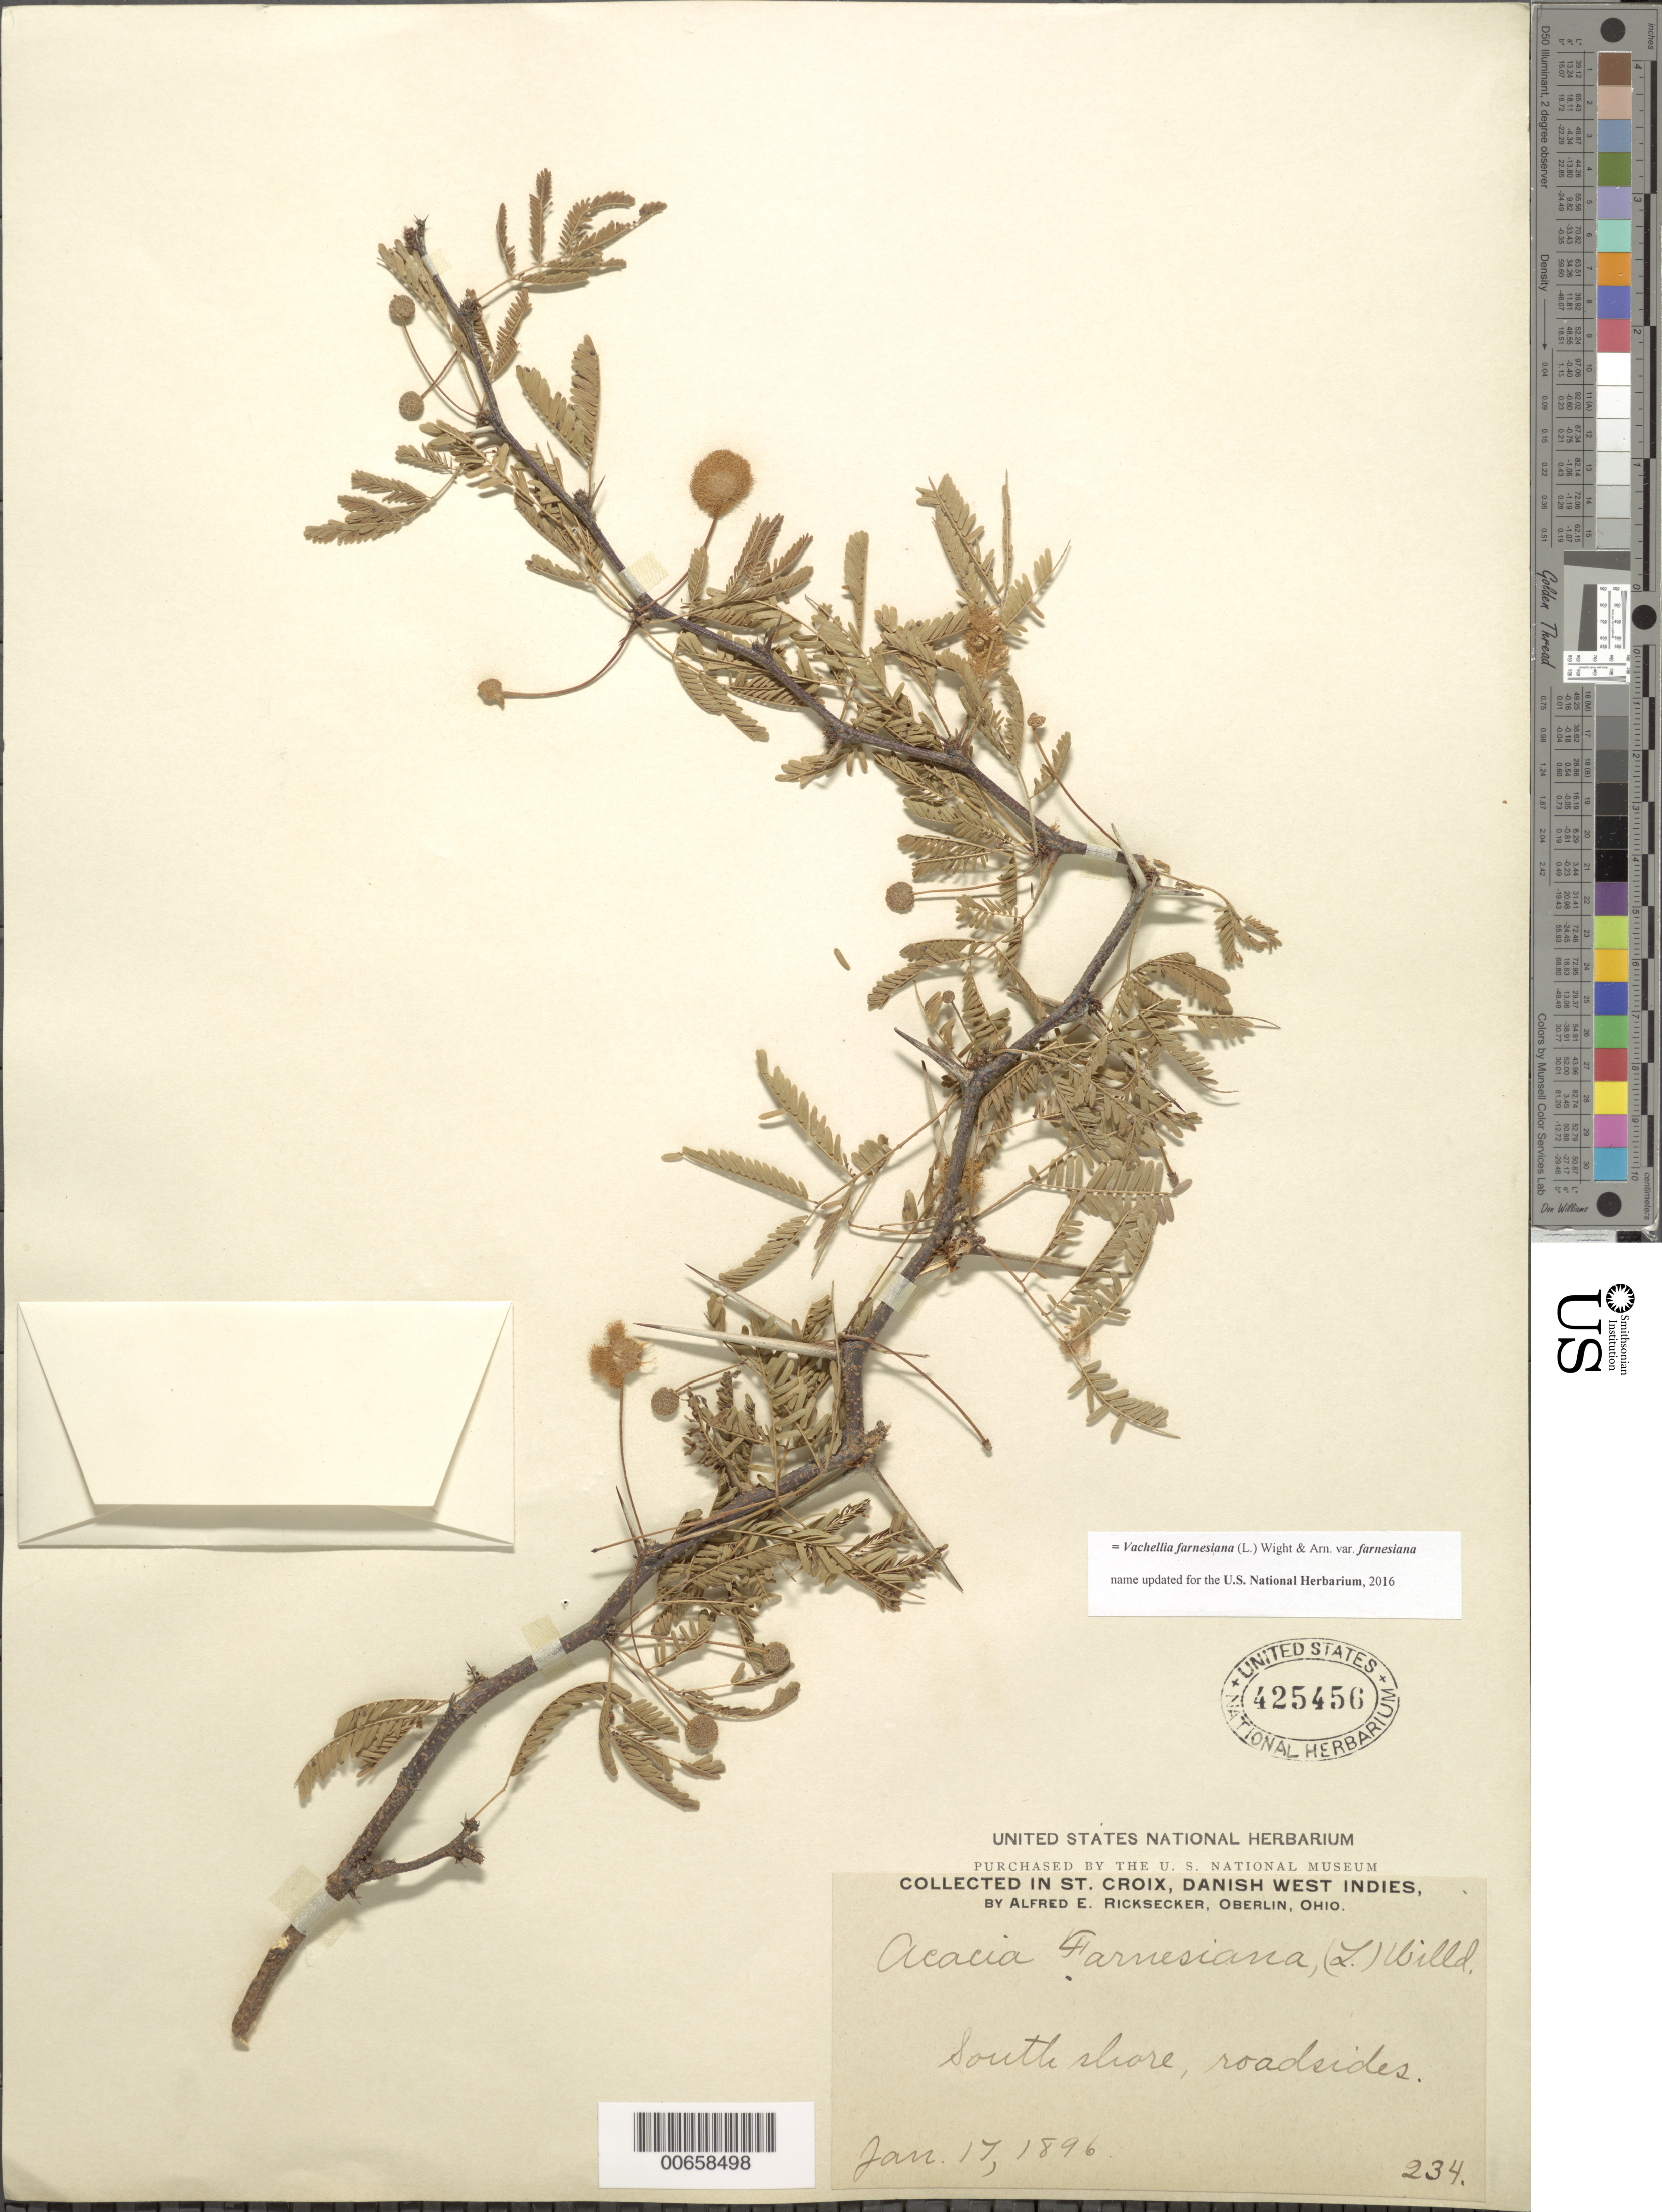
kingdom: Plantae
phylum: Tracheophyta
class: Magnoliopsida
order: Fabales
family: Fabaceae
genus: Vachellia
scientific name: Vachellia farnesiana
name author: (L.) Wight & Arn.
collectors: A. E. Ricksecker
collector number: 234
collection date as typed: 17 Jan 1896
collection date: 1896-01-17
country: U.S. Virgin Islands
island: St. Croix Island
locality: South shore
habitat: Roadsides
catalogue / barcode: US 425456